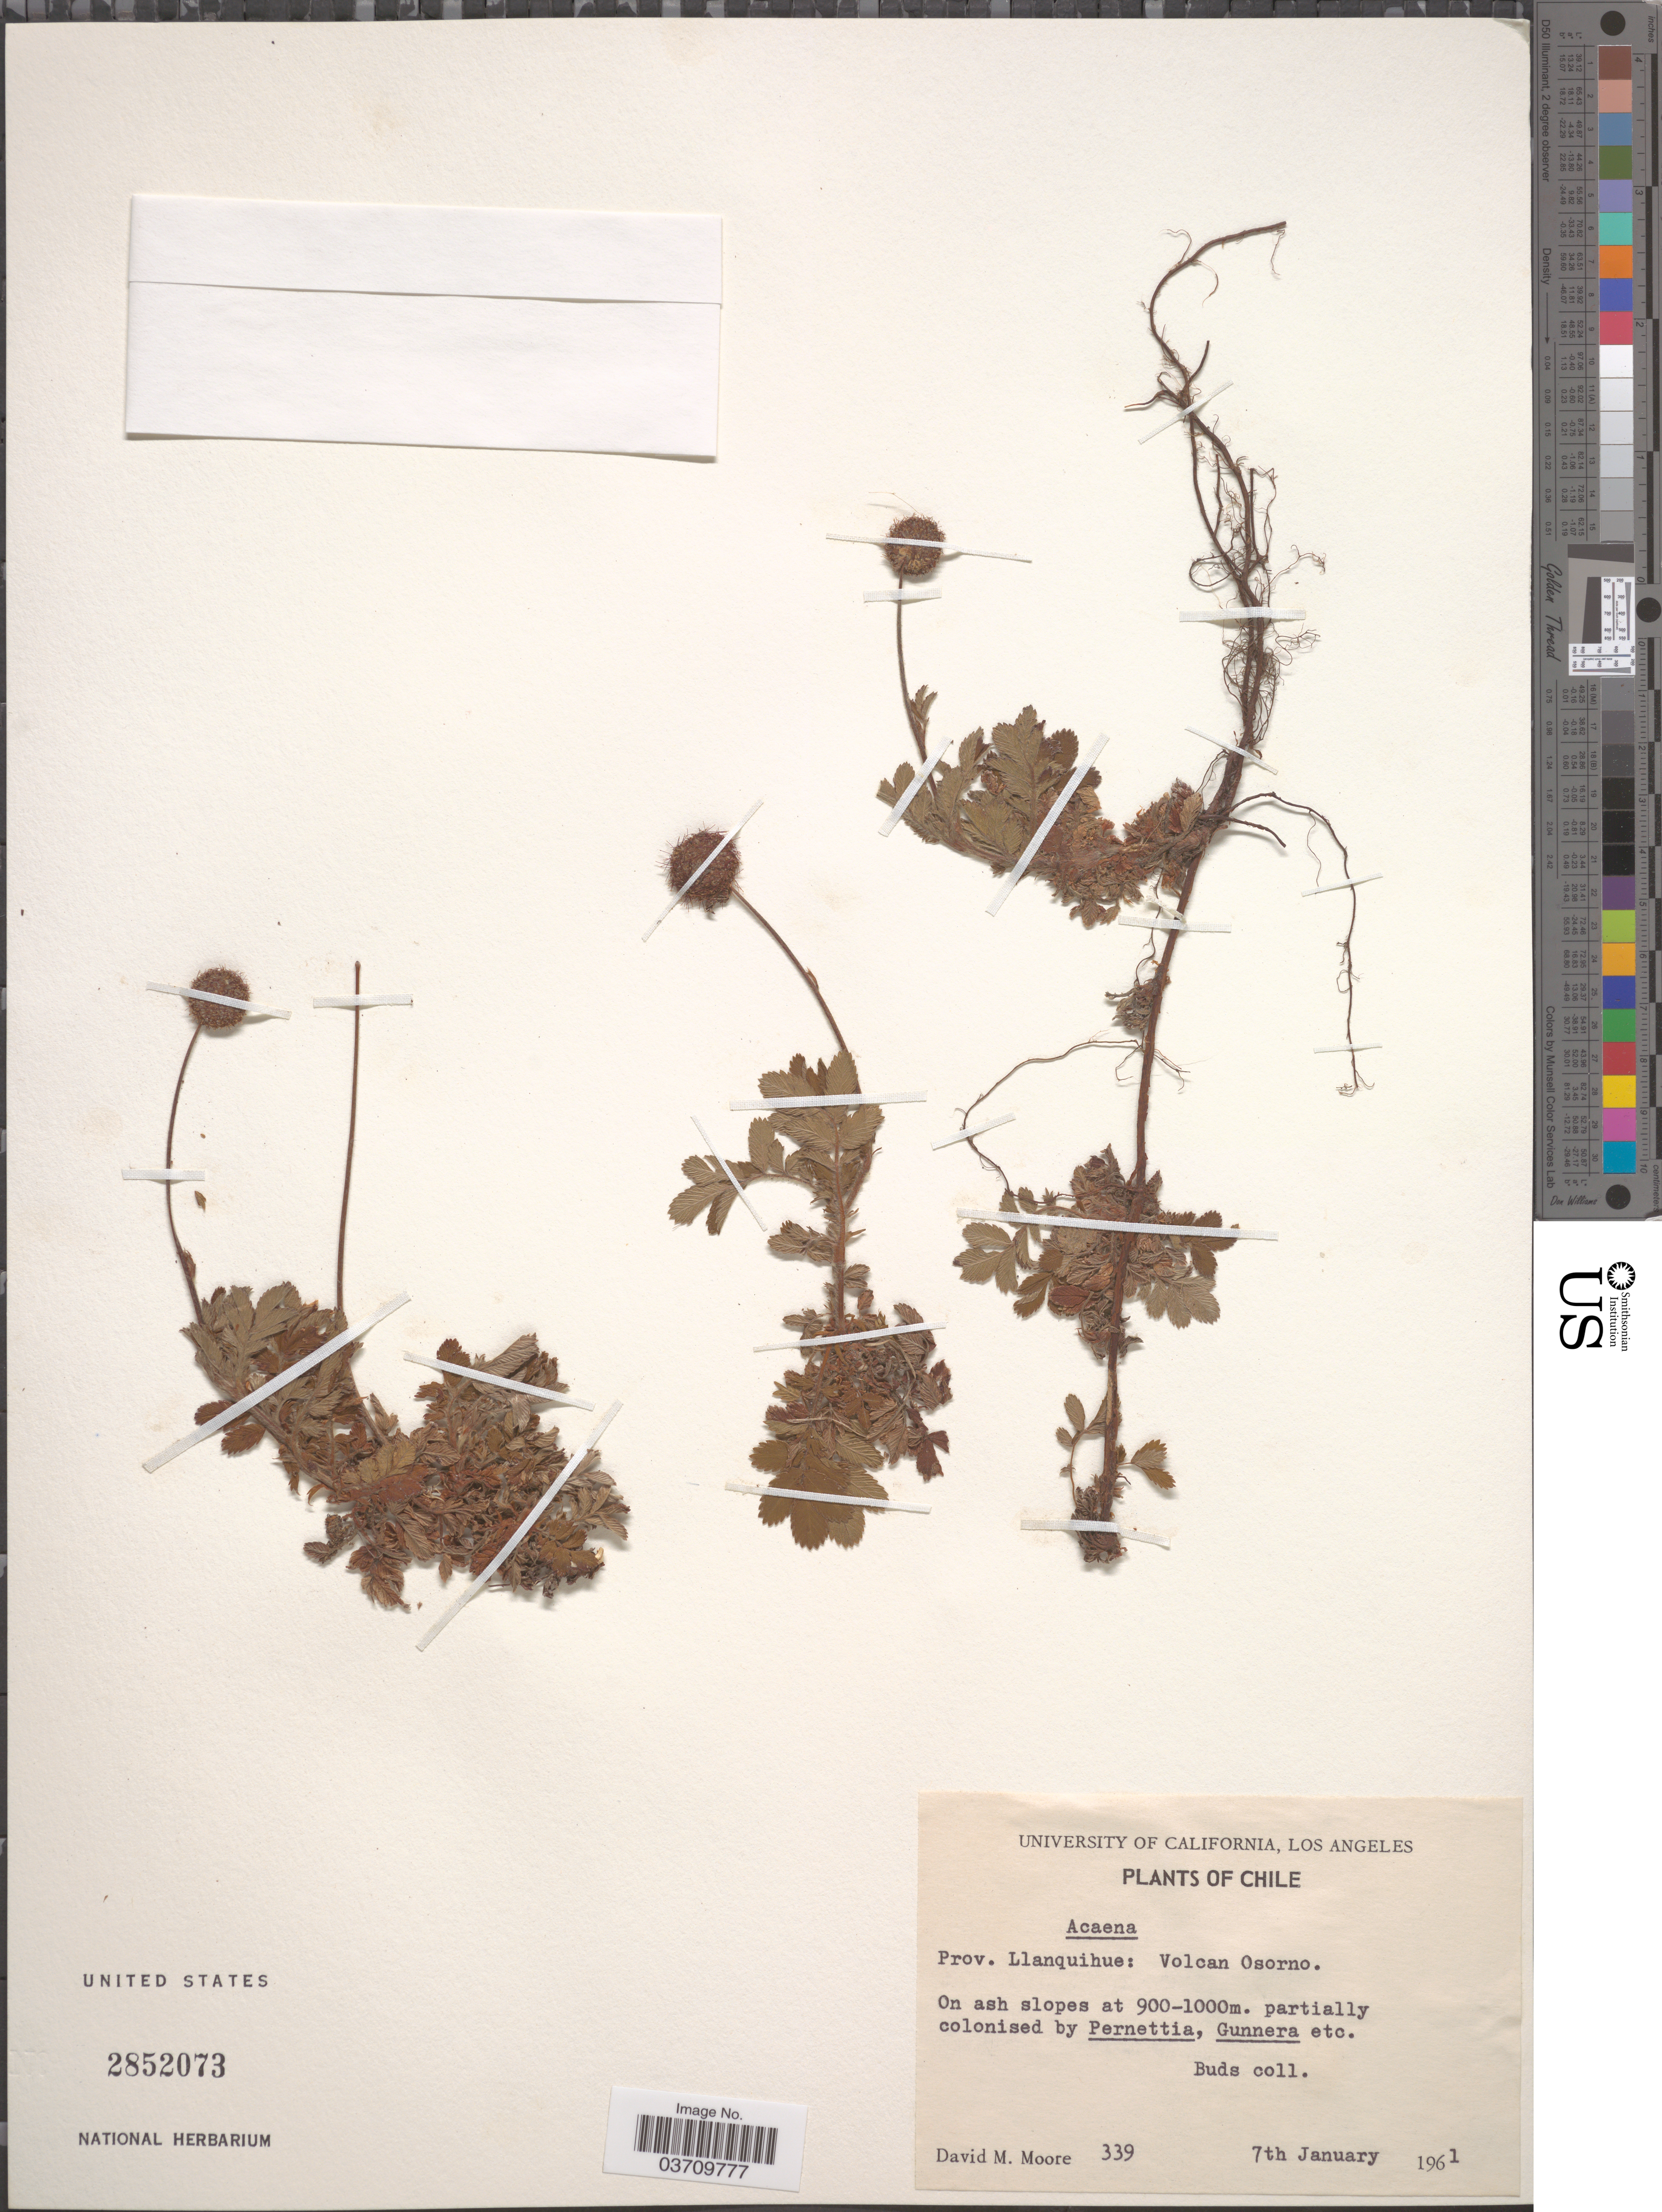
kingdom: Plantae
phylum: Tracheophyta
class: Magnoliopsida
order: Rosales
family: Rosaceae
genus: Acaena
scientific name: Acaena sp.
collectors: D. Moore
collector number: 339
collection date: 1961-01-07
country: Chile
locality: Prov. Llanquihue: Volcan Osorno.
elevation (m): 900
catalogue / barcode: US 2852073